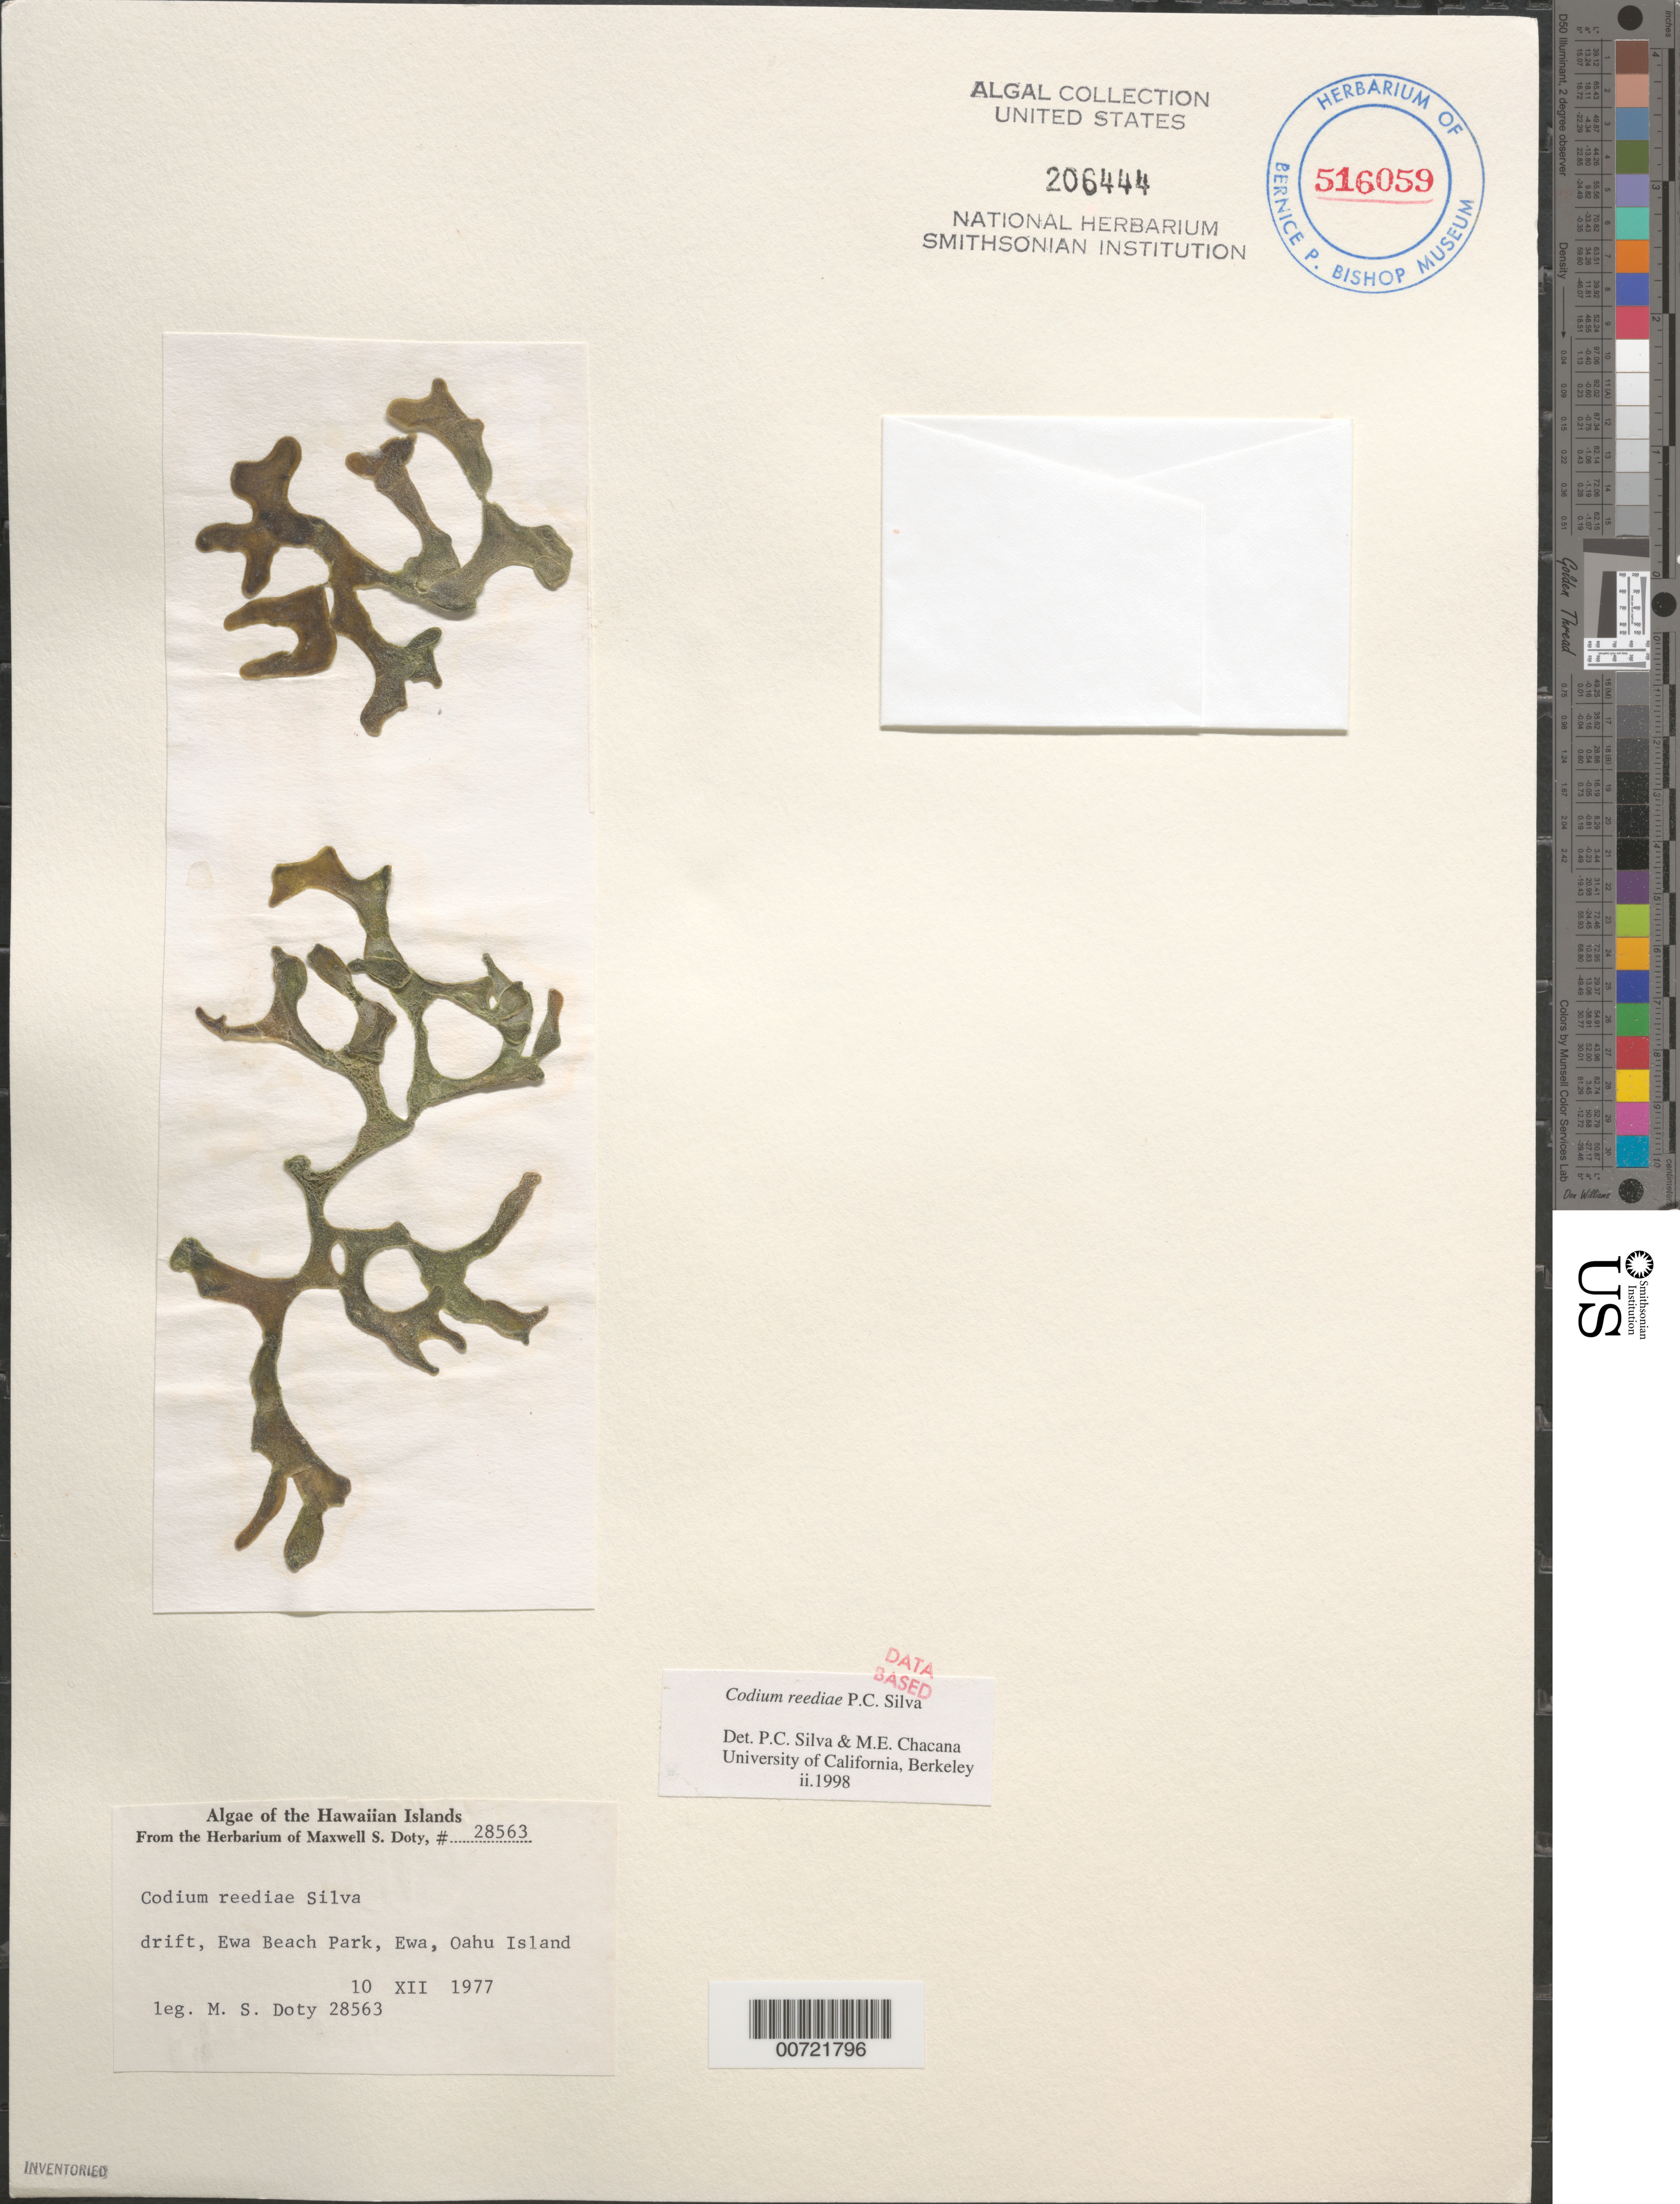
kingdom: Plantae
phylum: Chlorophyta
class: Ulvophyceae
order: Bryopsidales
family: Codiaceae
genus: Codium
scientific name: Codium reediae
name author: P.C. Silva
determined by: Pedroche, F. F.; Silva, P. C.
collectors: M. S. Doty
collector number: MSD 28563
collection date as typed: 10 Dec 1977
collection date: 1977-12-10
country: United States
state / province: Hawaii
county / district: Honolulu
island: Oahu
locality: Ewa, Ewa Beach Park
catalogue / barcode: US 206444